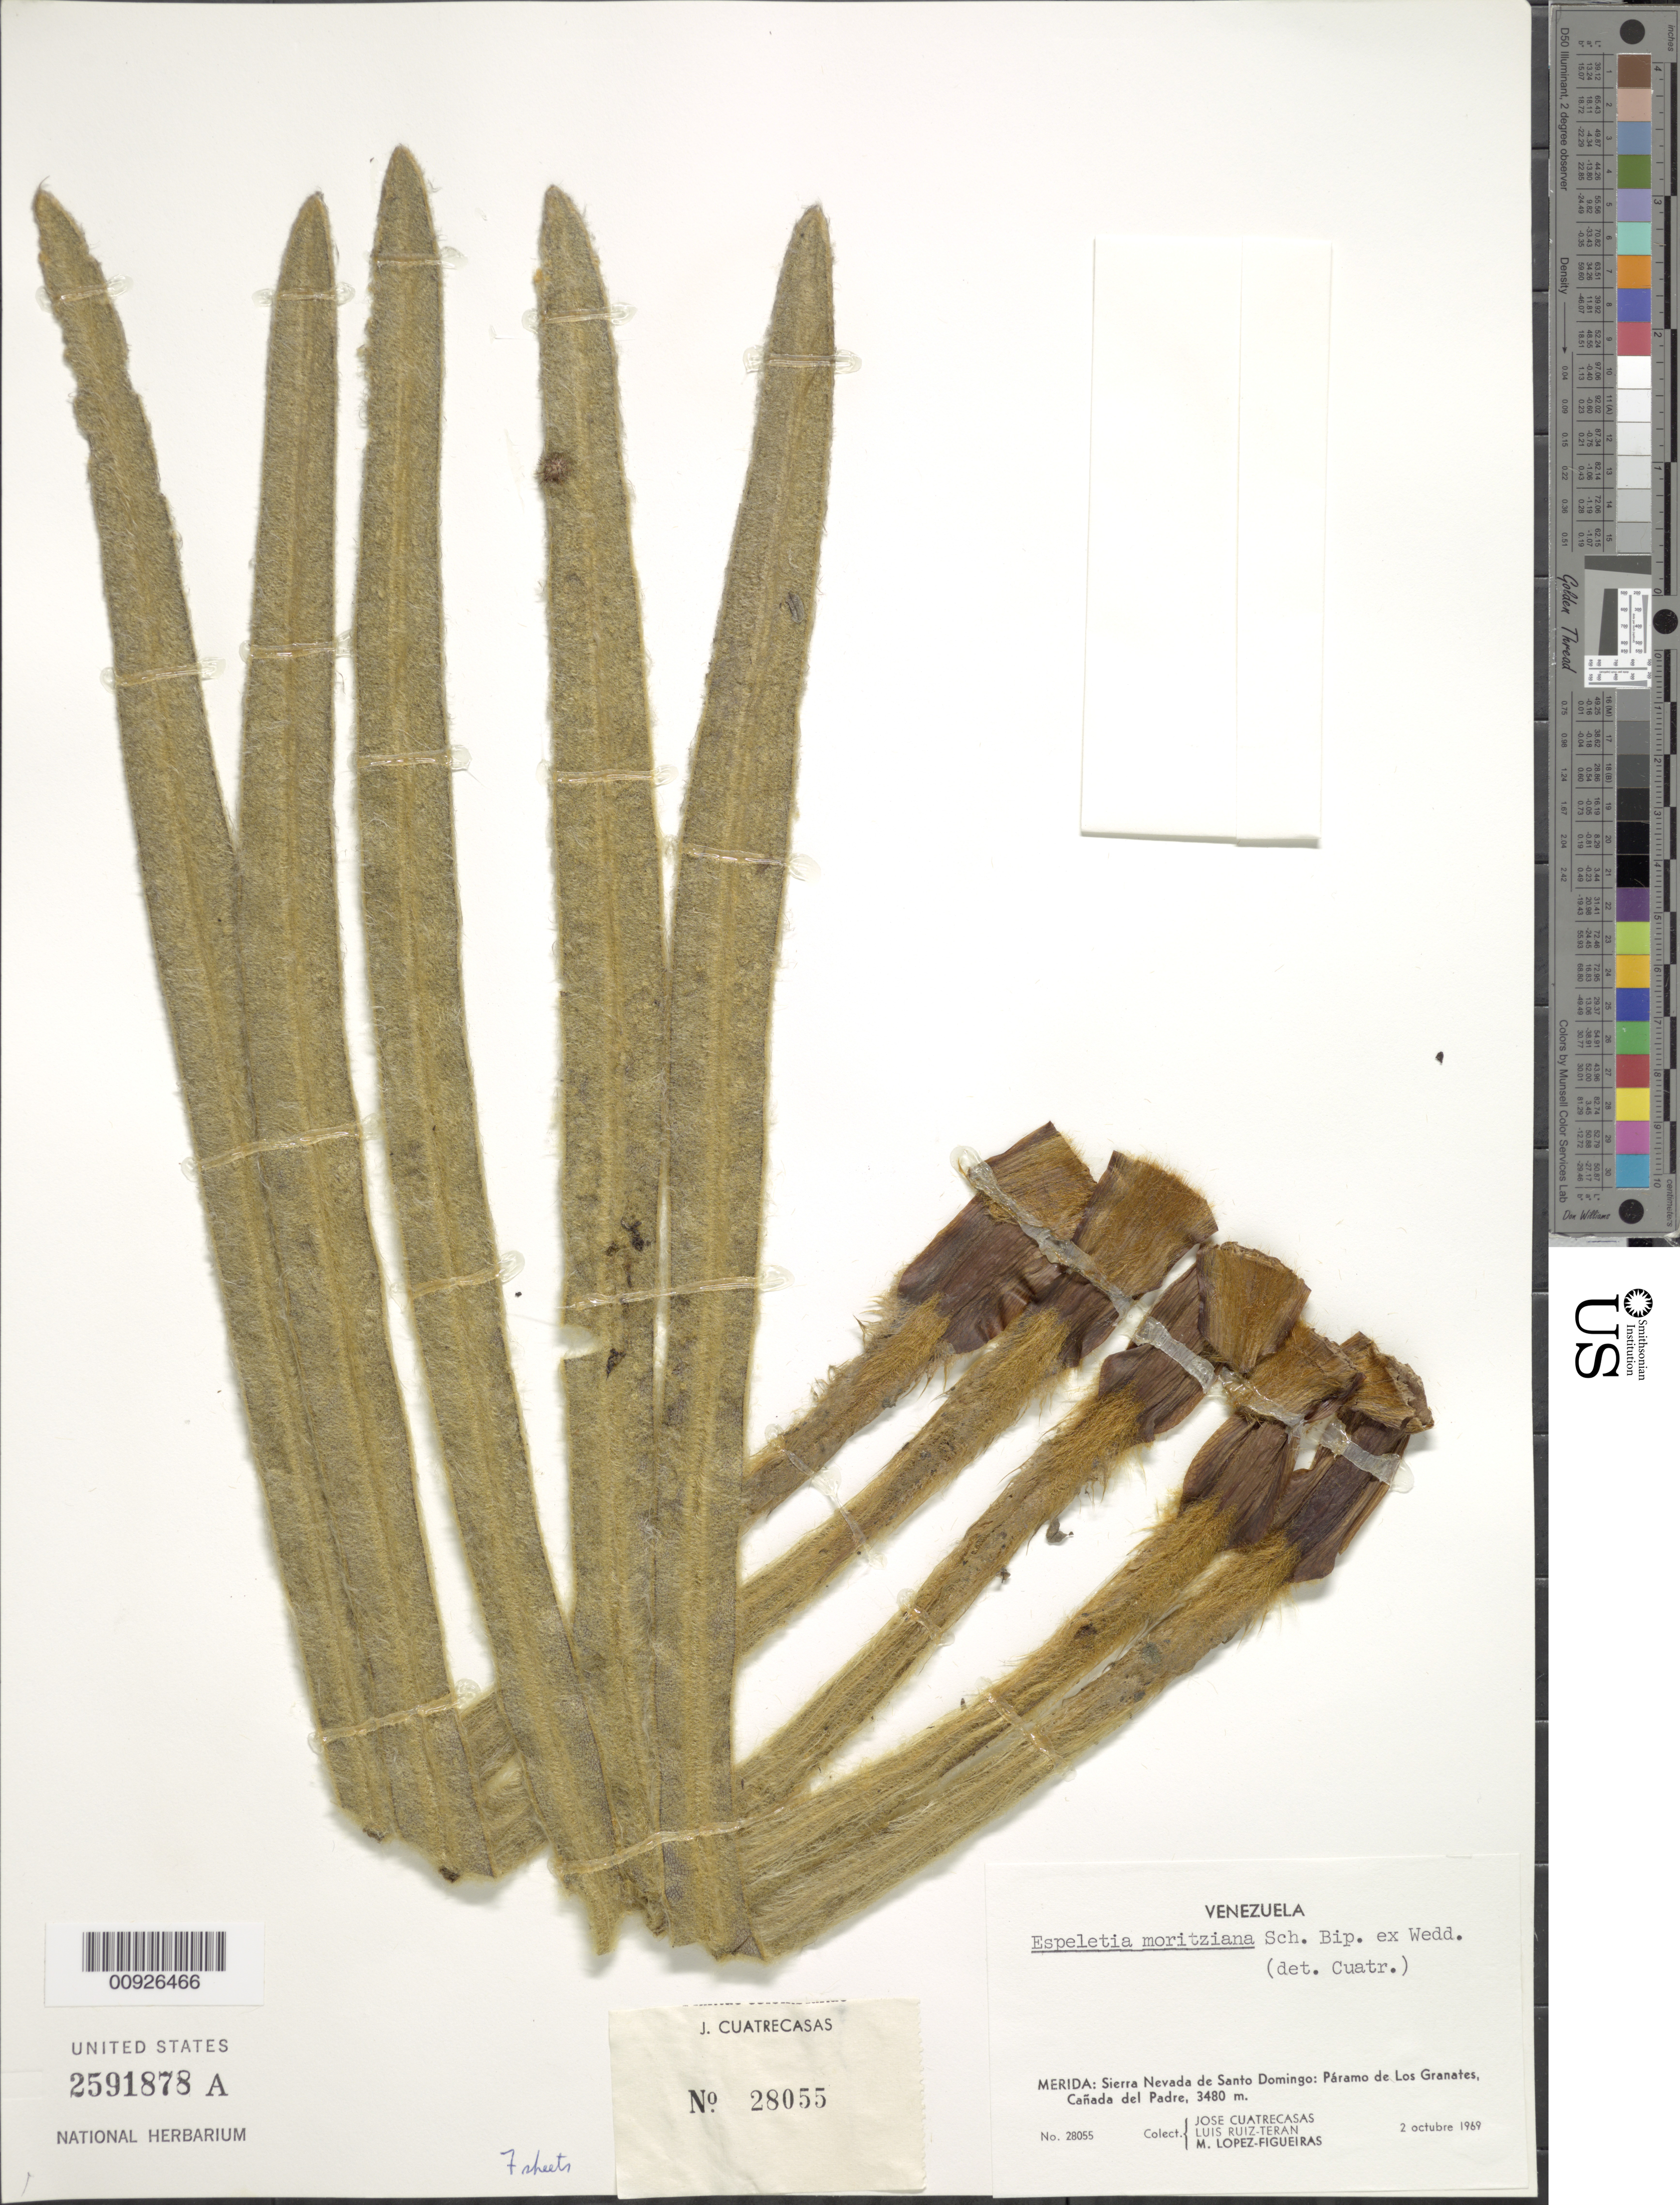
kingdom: Plantae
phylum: Tracheophyta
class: Magnoliopsida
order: Asterales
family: Asteraceae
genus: Coespeletia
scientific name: Coespeletia moritziana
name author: (Sch. Bip. ex Wedd.) Cuatrec.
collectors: J. Cuatrecasas, L. E. Ruíz-Terán & M. López Figueiras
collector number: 28055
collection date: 1969-10-02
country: Venezuela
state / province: Mérida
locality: P. de los Granates. Sierra Nevada de Santo Domingo: Cañada del Padre.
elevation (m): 3480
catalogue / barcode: US 2591878A